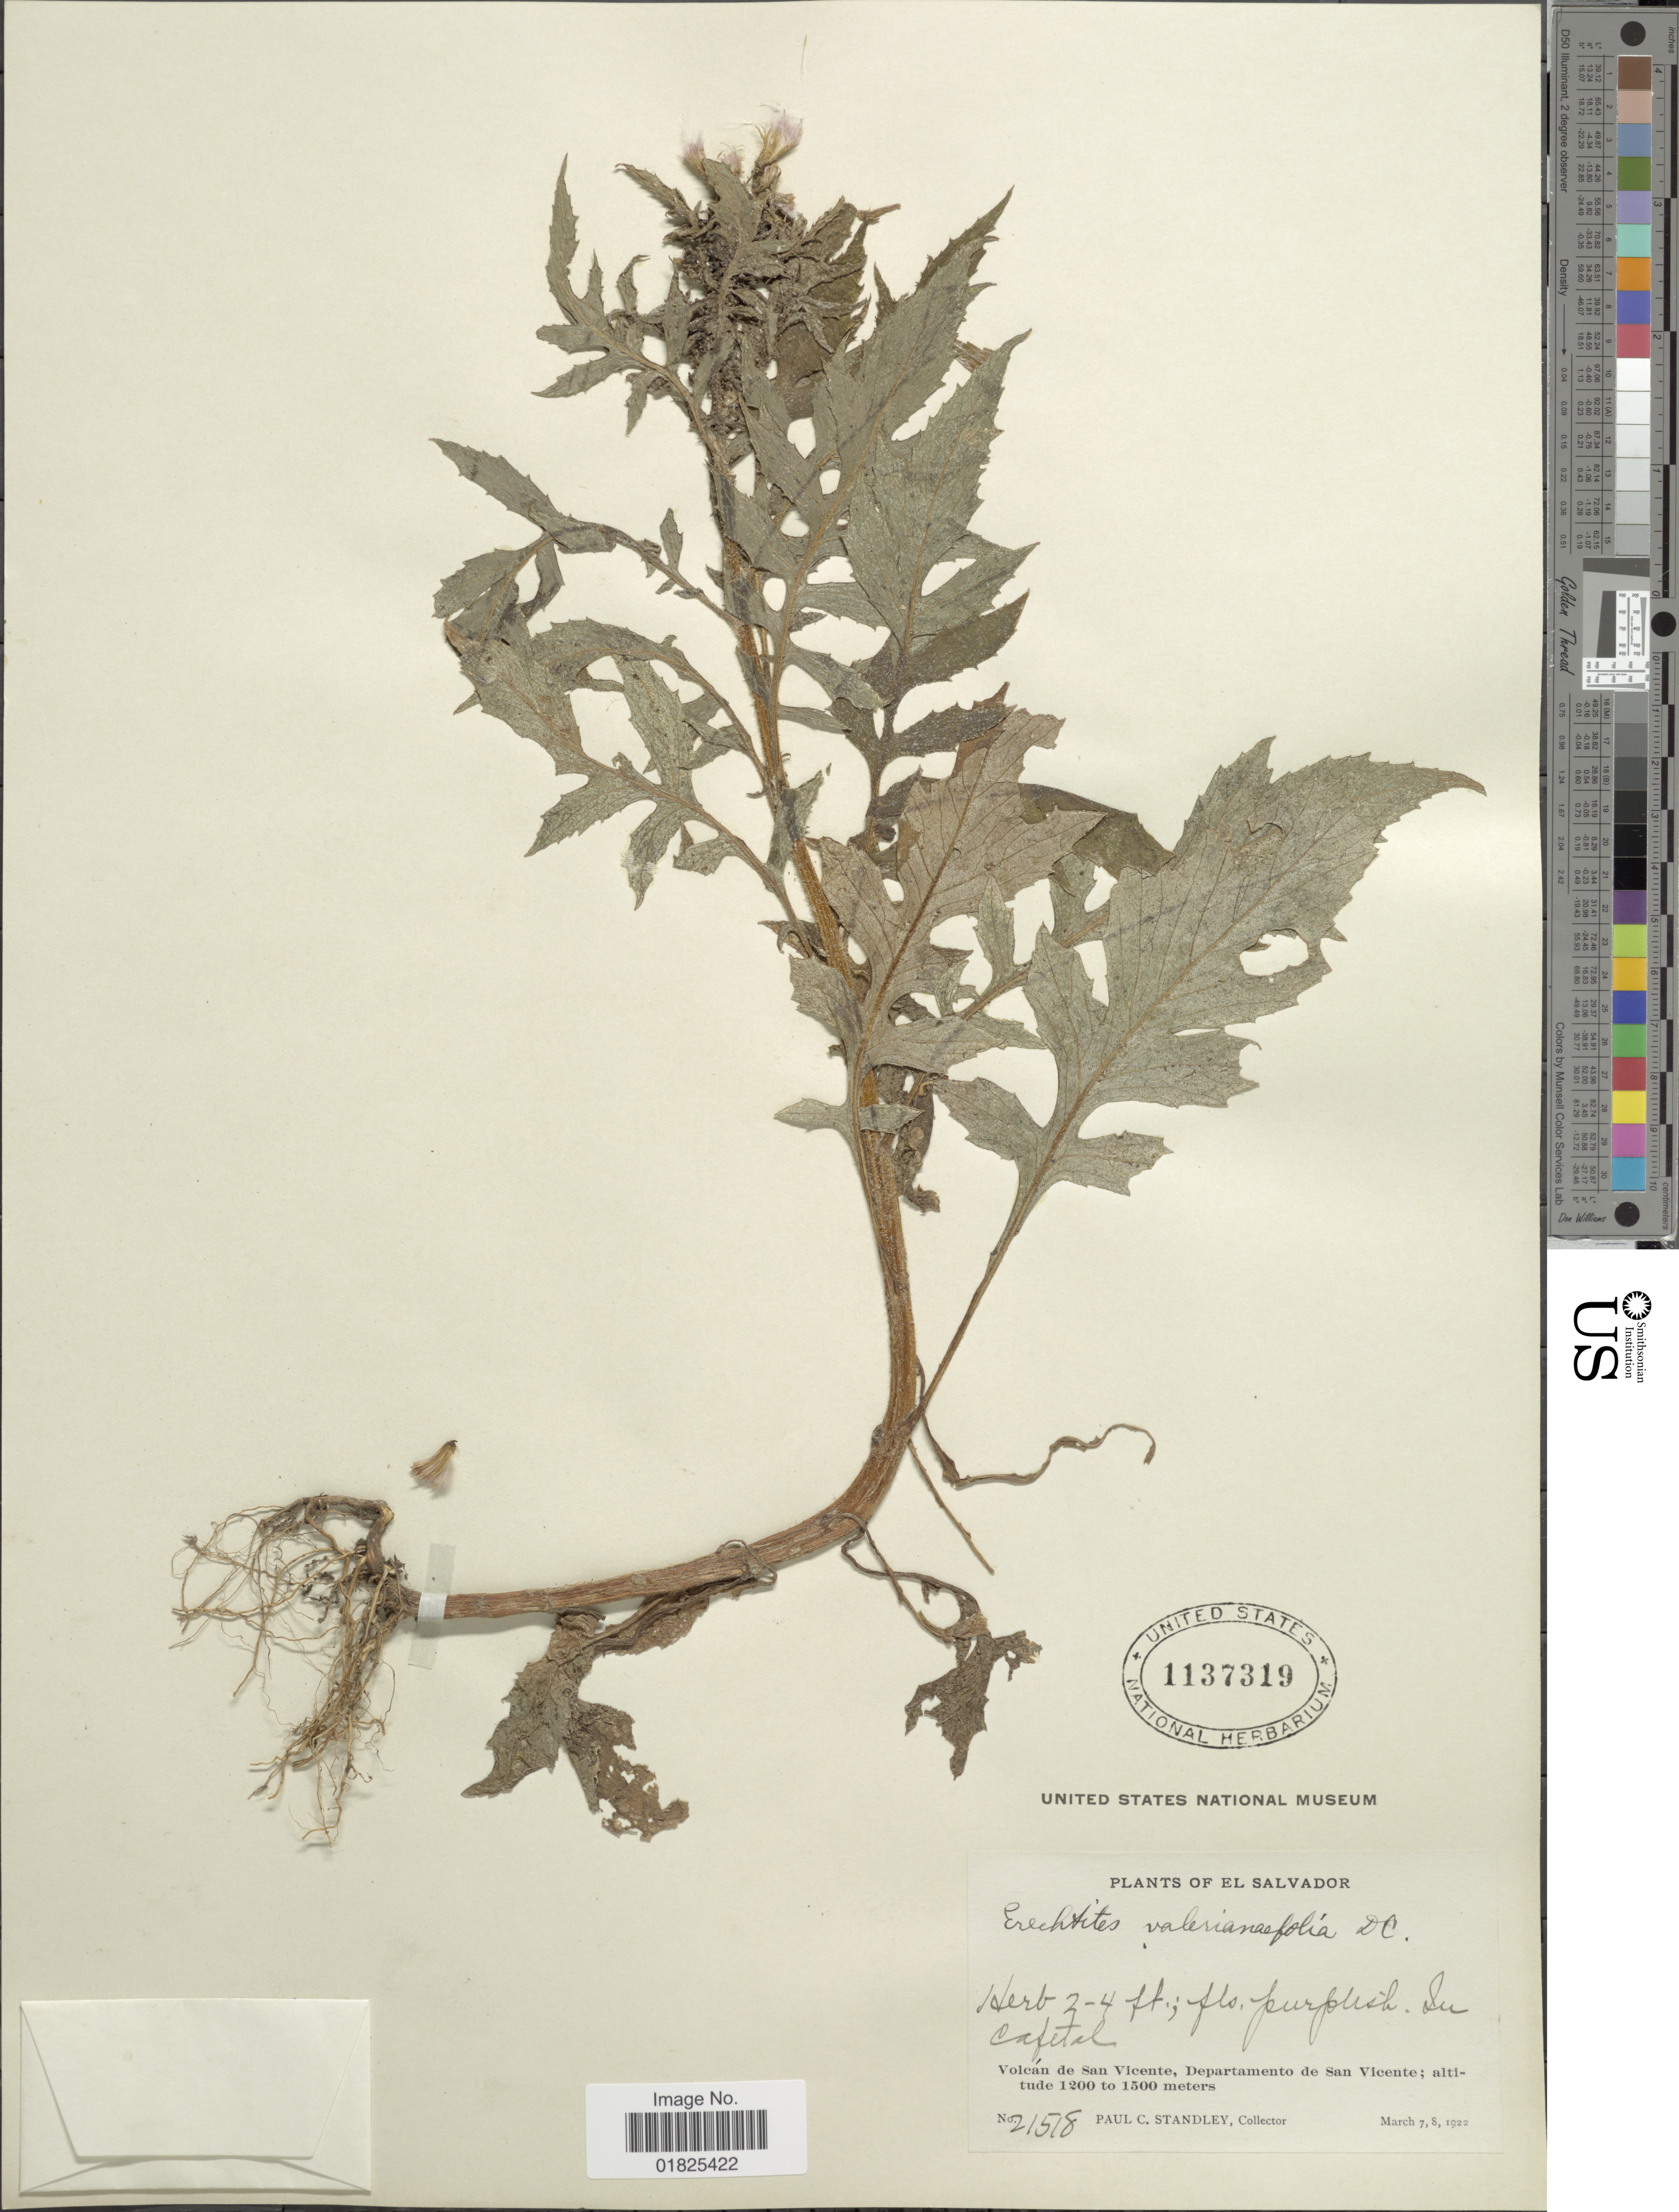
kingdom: Plantae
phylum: Tracheophyta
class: Magnoliopsida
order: Asterales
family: Asteraceae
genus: Erechtites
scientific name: Erechtites valerianifolius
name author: (Link ex Spreng.) DC.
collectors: P. C. Standley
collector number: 21518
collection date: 1922-03-07/1922-03-08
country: El Salvador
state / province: San Vincente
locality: Volcan de San Vicente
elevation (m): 1200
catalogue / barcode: US 1137319